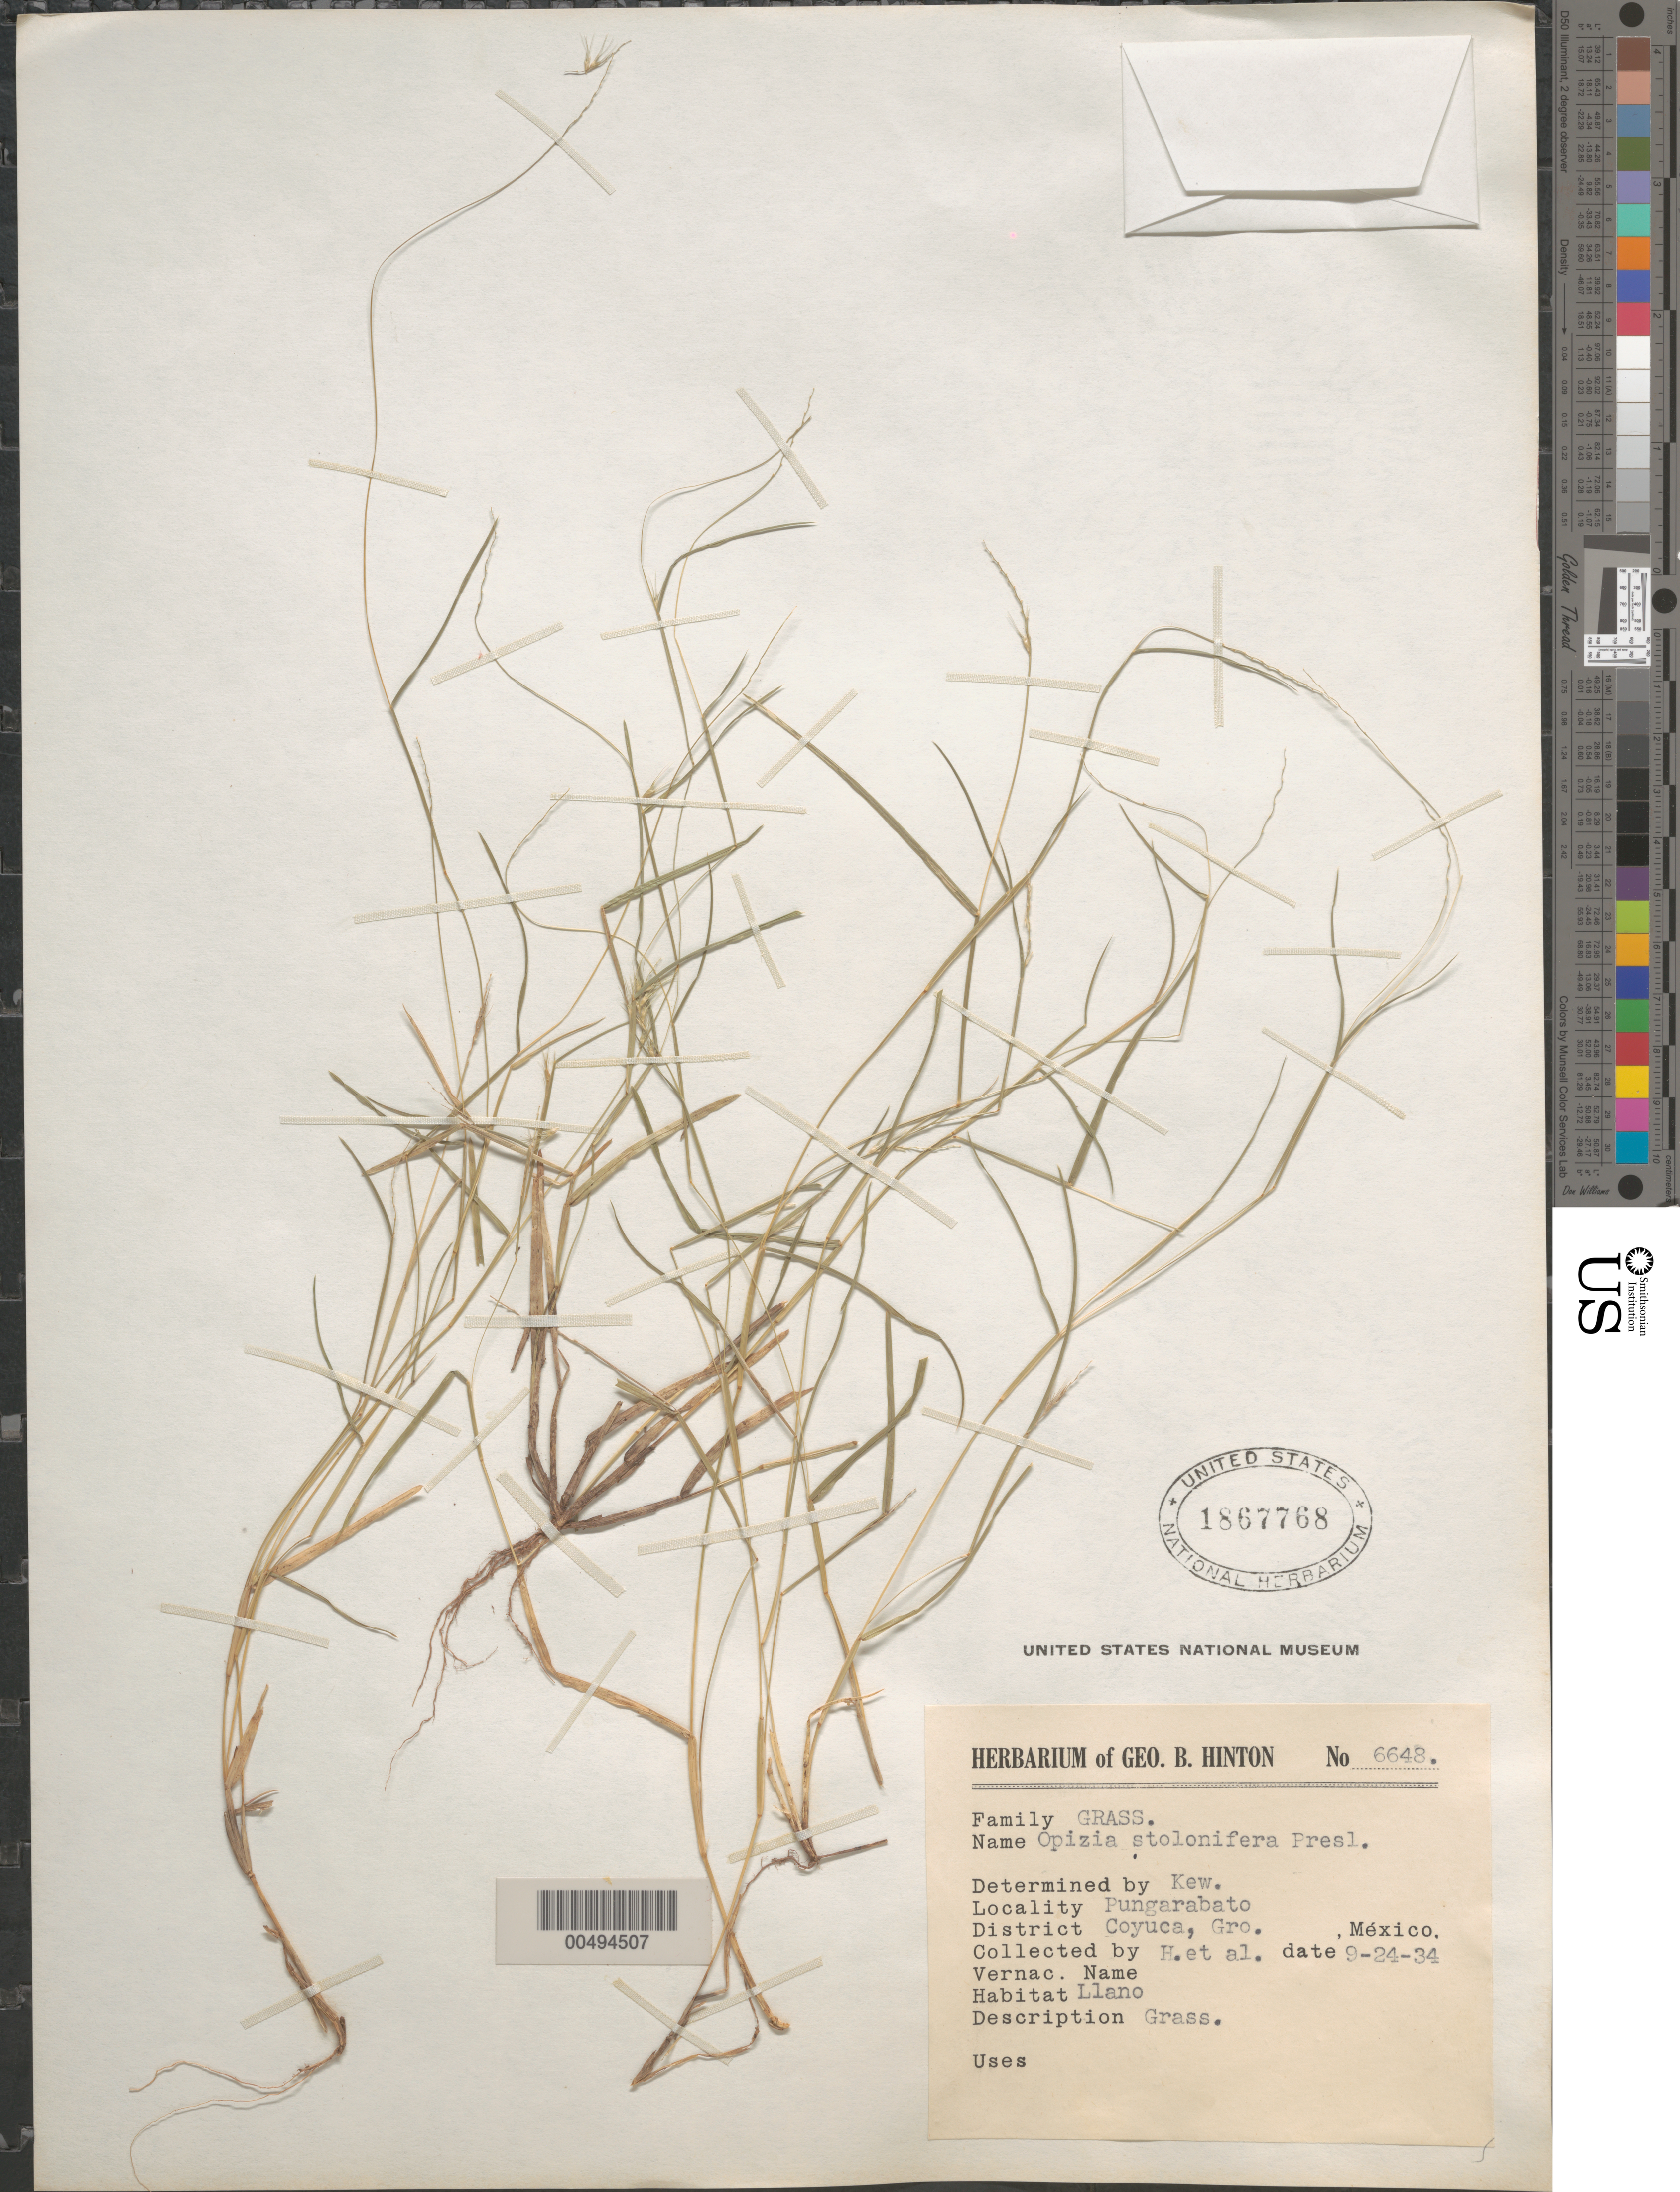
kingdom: Plantae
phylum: Tracheophyta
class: Liliopsida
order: Poales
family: Poaceae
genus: Opizia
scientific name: Opizia stolonifera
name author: J. Presl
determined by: Kew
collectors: G. B. Hinton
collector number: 6648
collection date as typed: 24 Sep 1934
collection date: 1934-09-24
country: Mexico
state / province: Guerrero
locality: Pungarabato, Dist: Coyuca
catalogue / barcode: US 1867768